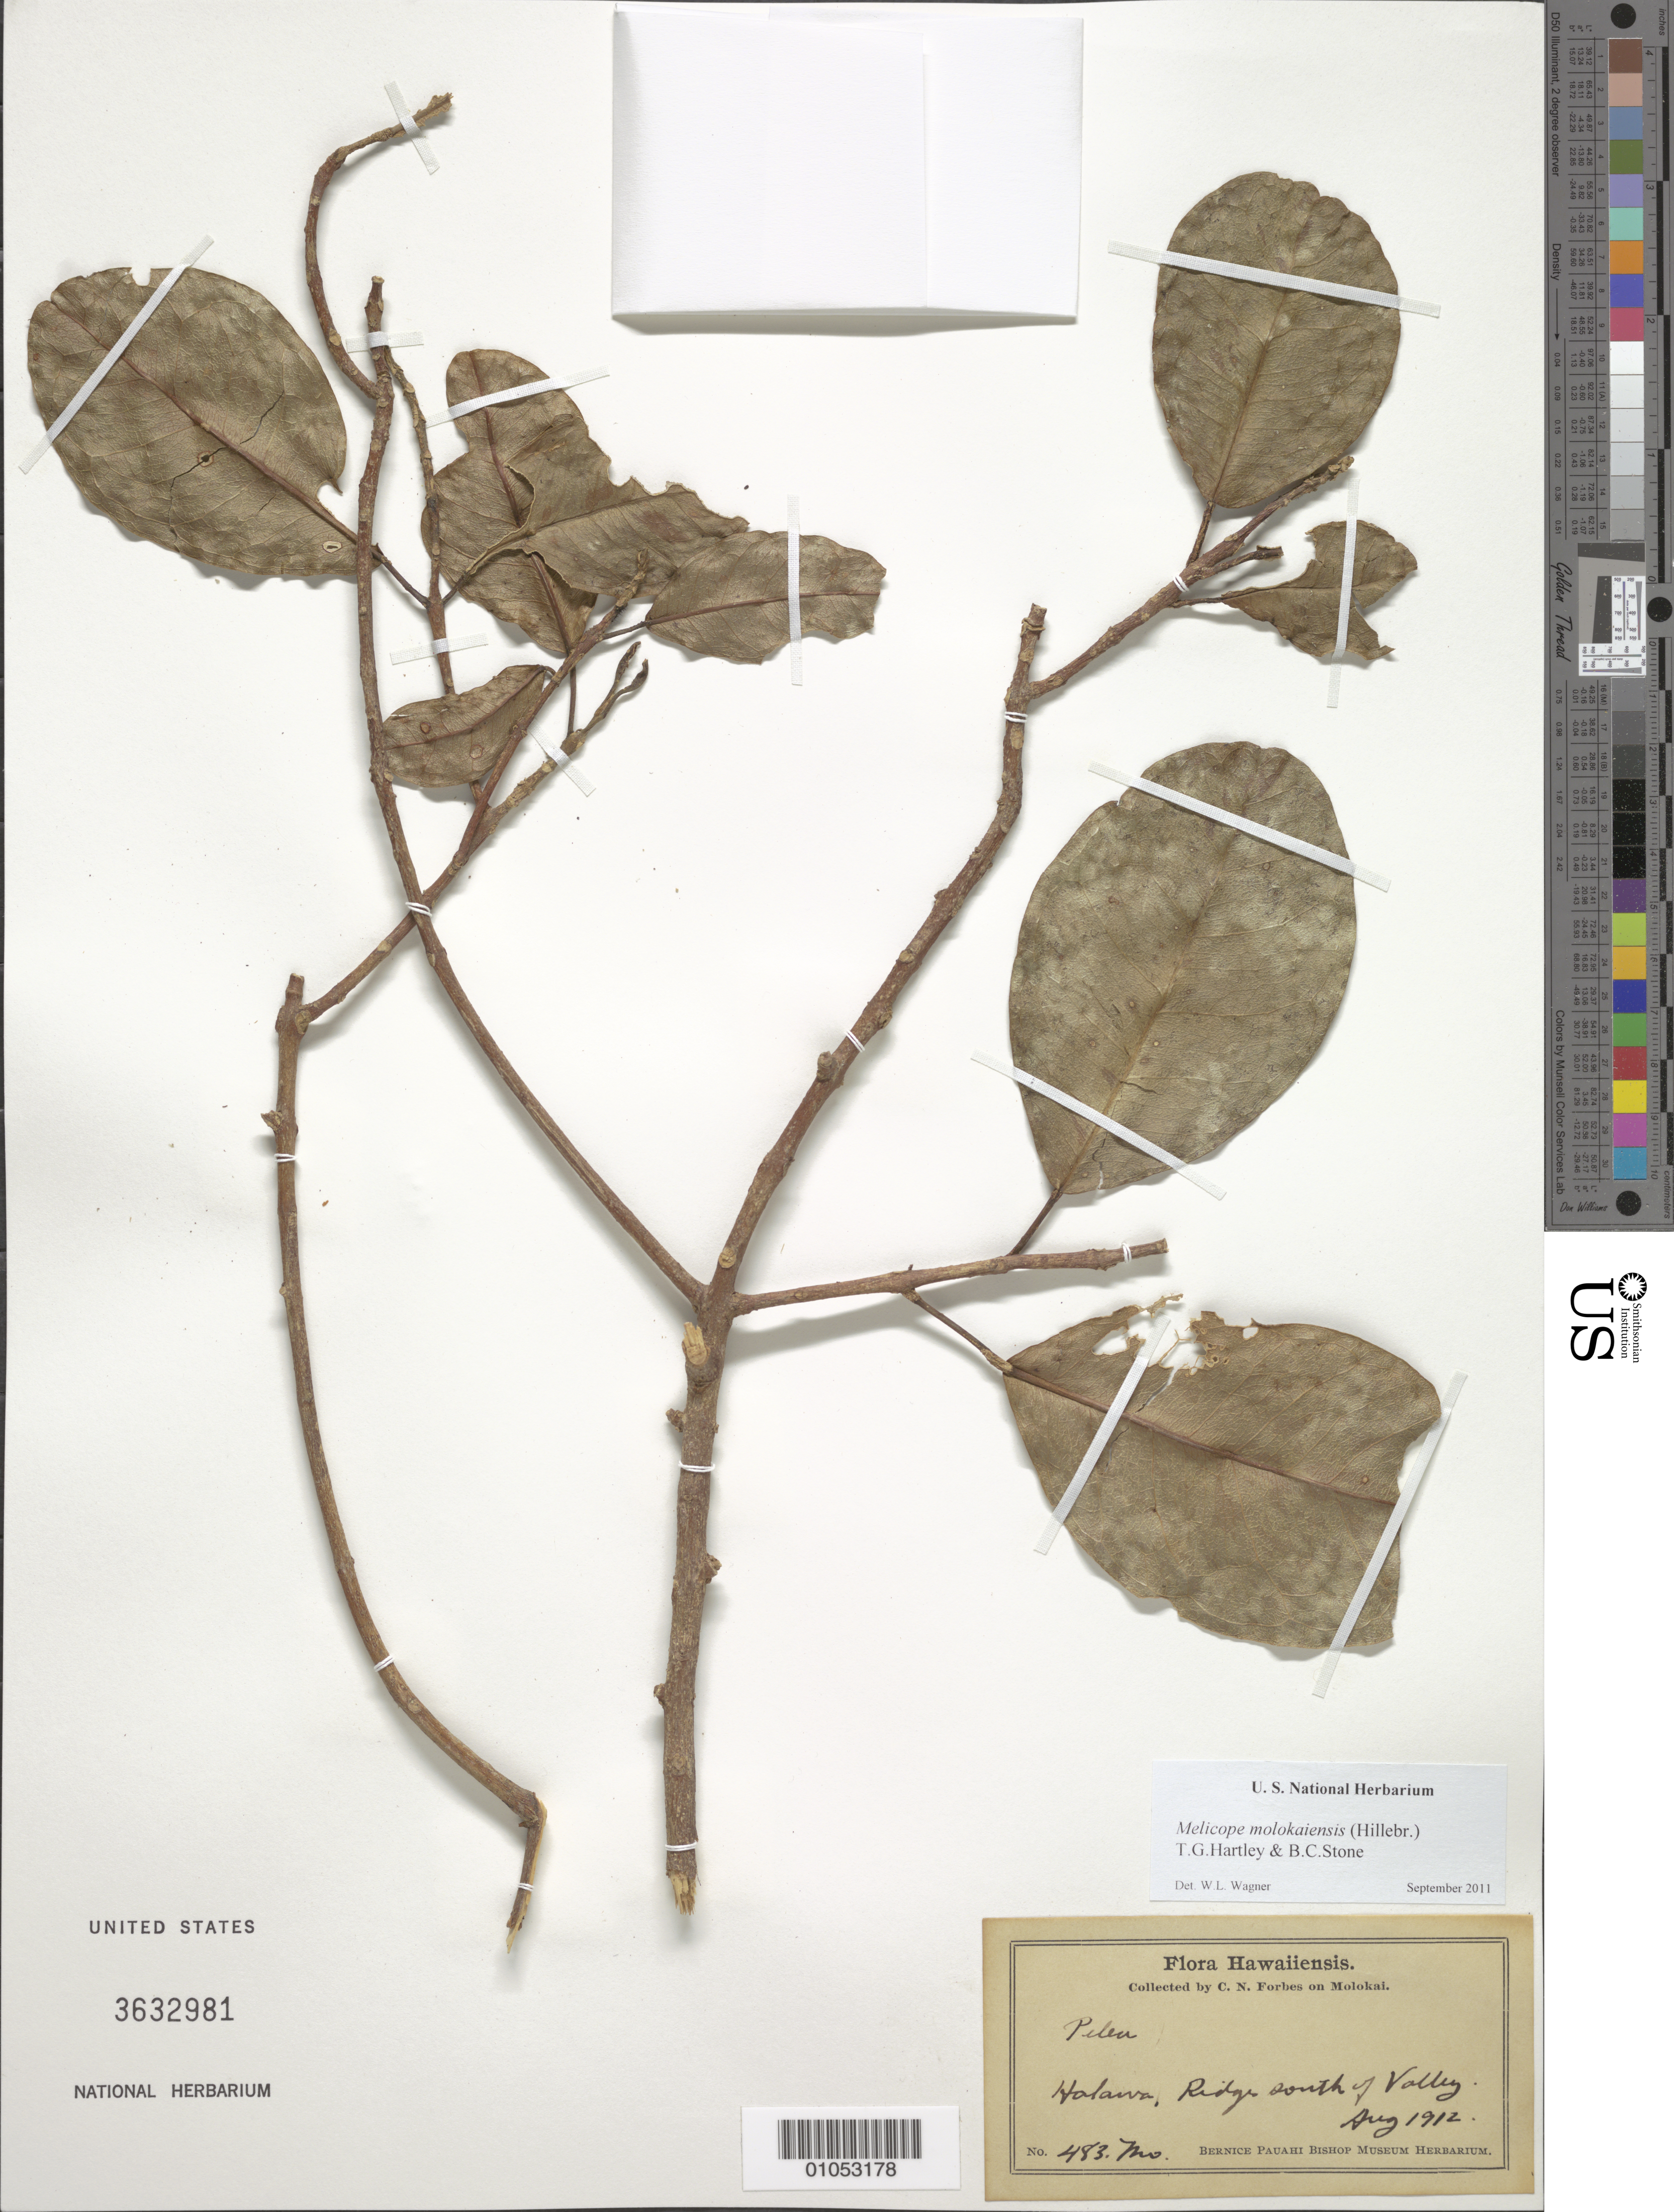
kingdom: Plantae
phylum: Tracheophyta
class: Magnoliopsida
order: Sapindales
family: Rutaceae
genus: Melicope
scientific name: Melicope molokaiensis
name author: (Hillebr.) T.G. Hartley & B.C. Stone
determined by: Wagner, W. L., (BOT), Smithsonian Institution - National Museum of Natural History (UNITED STATES)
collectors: C. N. Forbes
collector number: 483.Mo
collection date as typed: Aug 1912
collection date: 1912-08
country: United States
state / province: Hawaii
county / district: Maui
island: Moloka'i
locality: Halawa, Ridge south of Valley.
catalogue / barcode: US 3632981